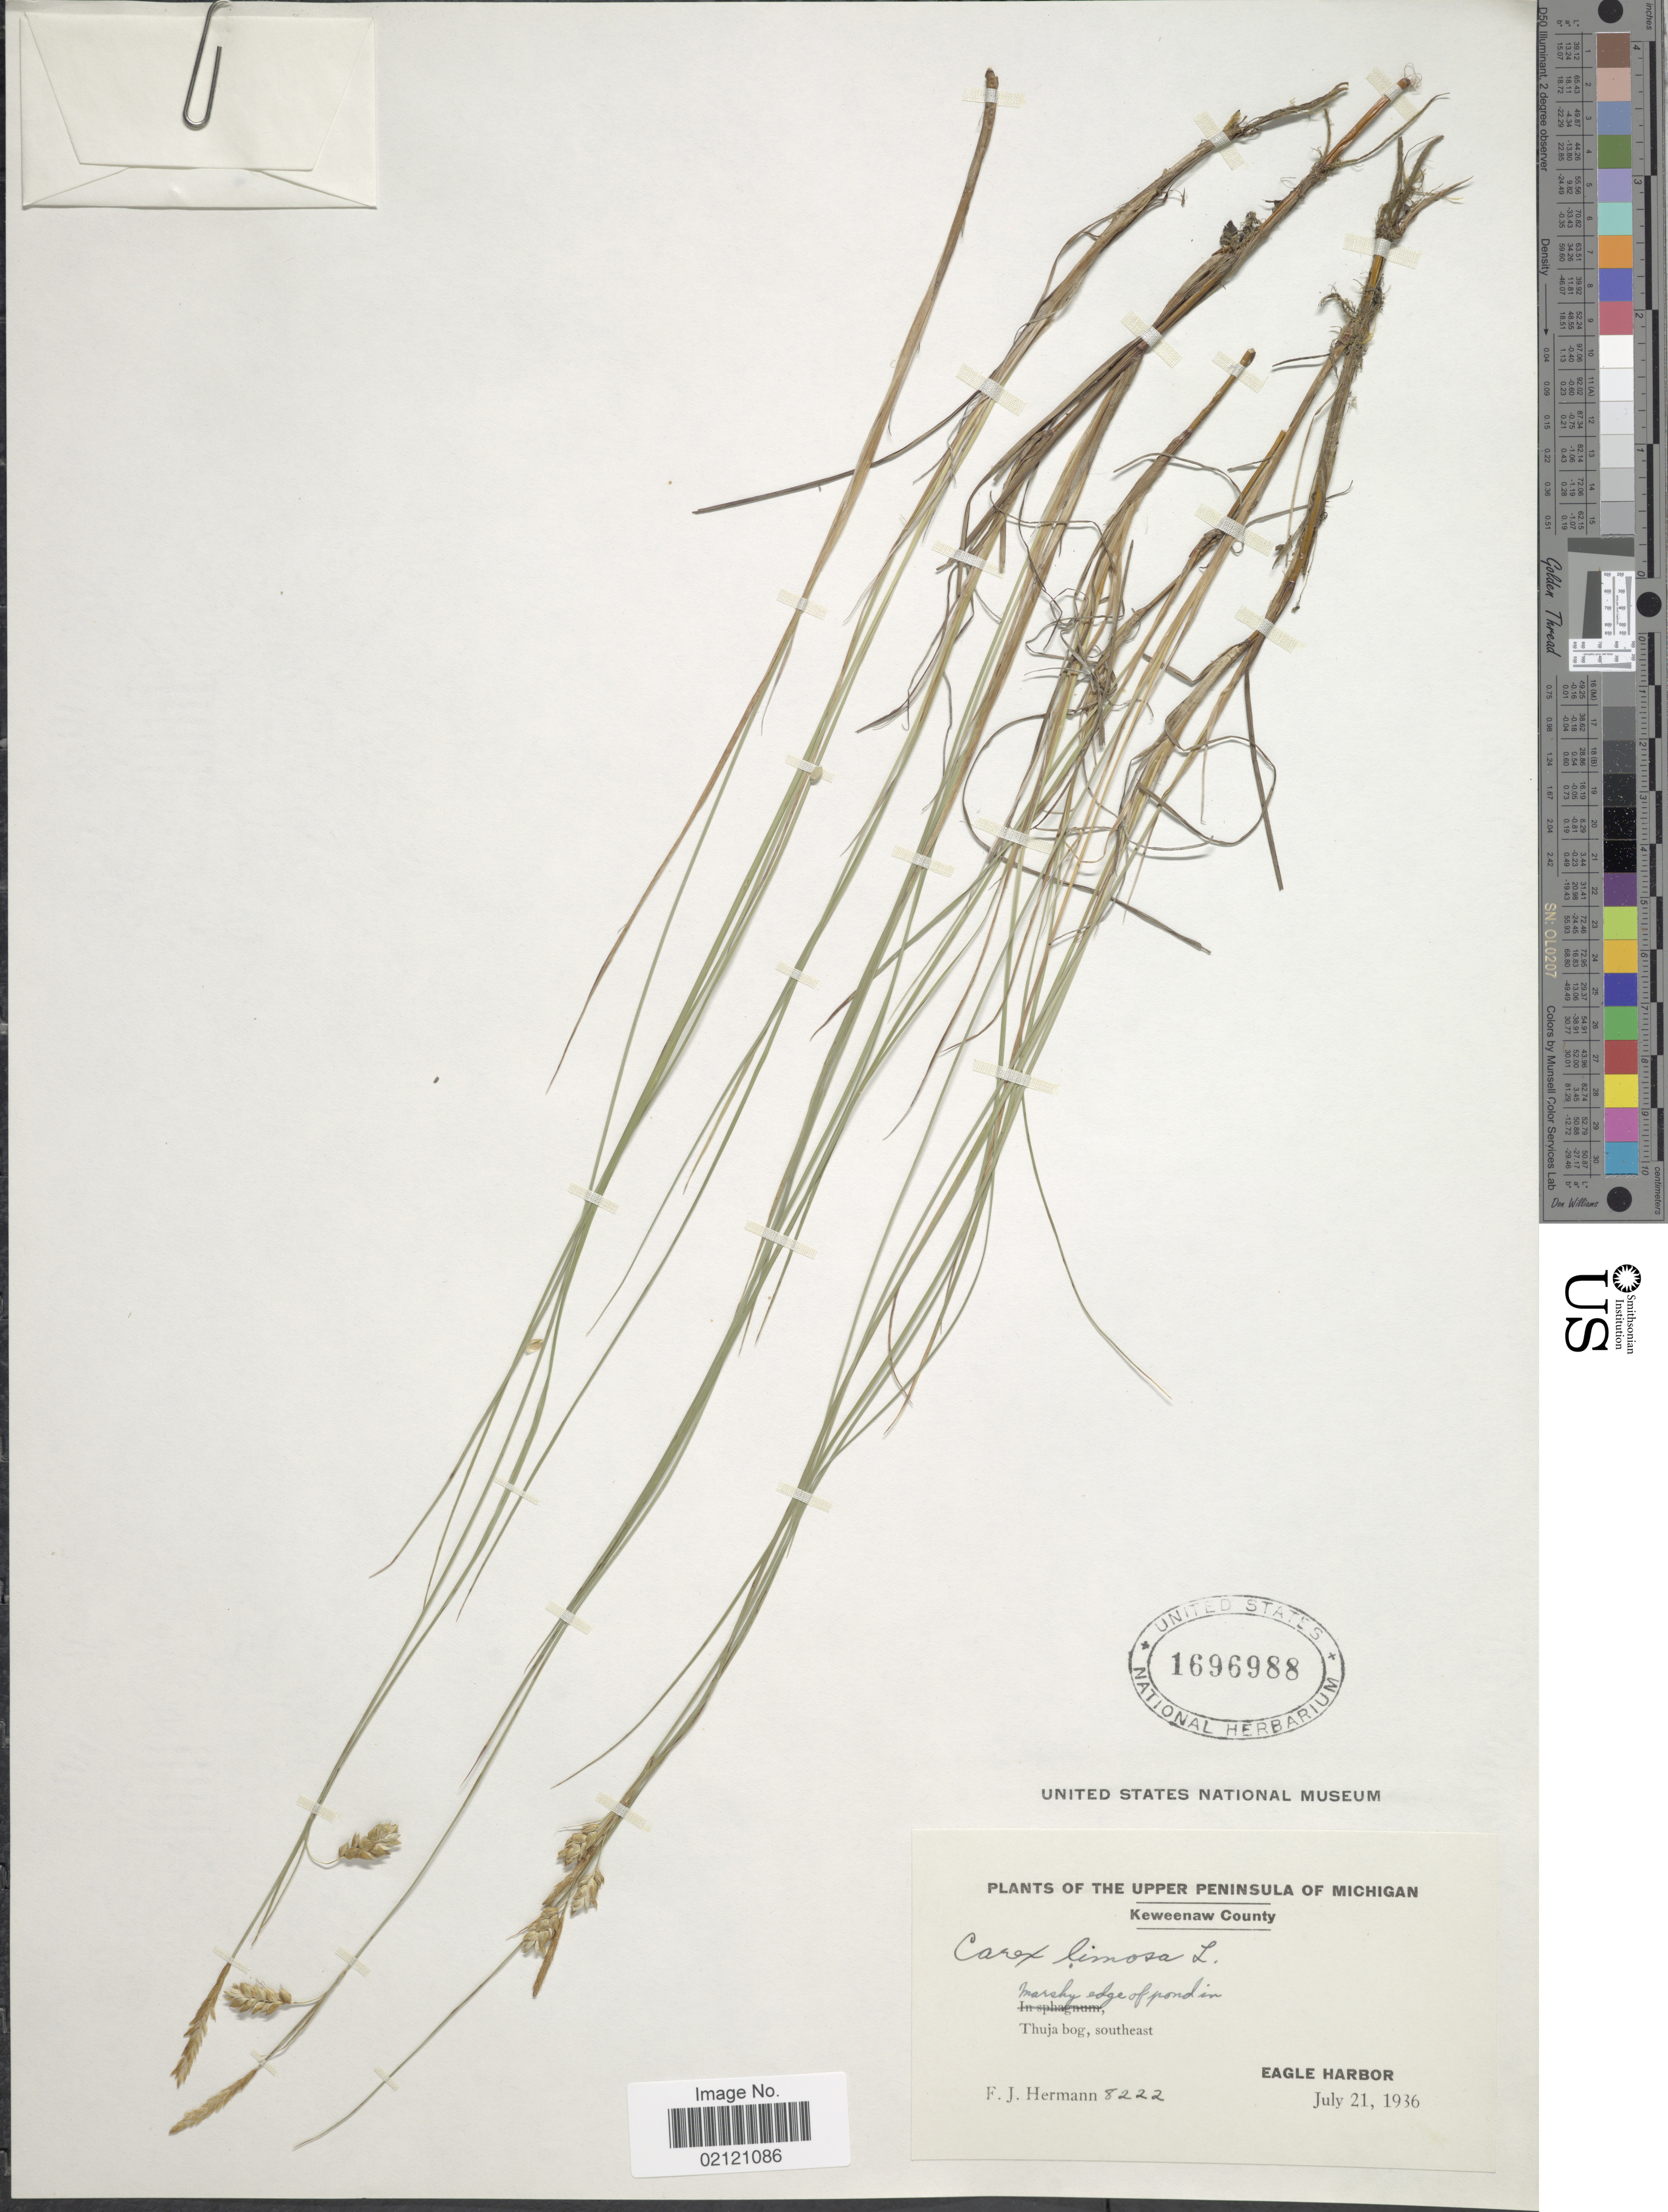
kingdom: Plantae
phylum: Tracheophyta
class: Liliopsida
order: Poales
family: Cyperaceae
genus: Carex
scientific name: Carex limosa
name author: L.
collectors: F. J. Hermann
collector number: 8222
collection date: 1936-07-21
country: United States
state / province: Michigan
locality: The Upper Peninsula of Michigan, Keweenaw County, Thuja bog, southeast, Eagle Harbor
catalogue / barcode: US 1696988